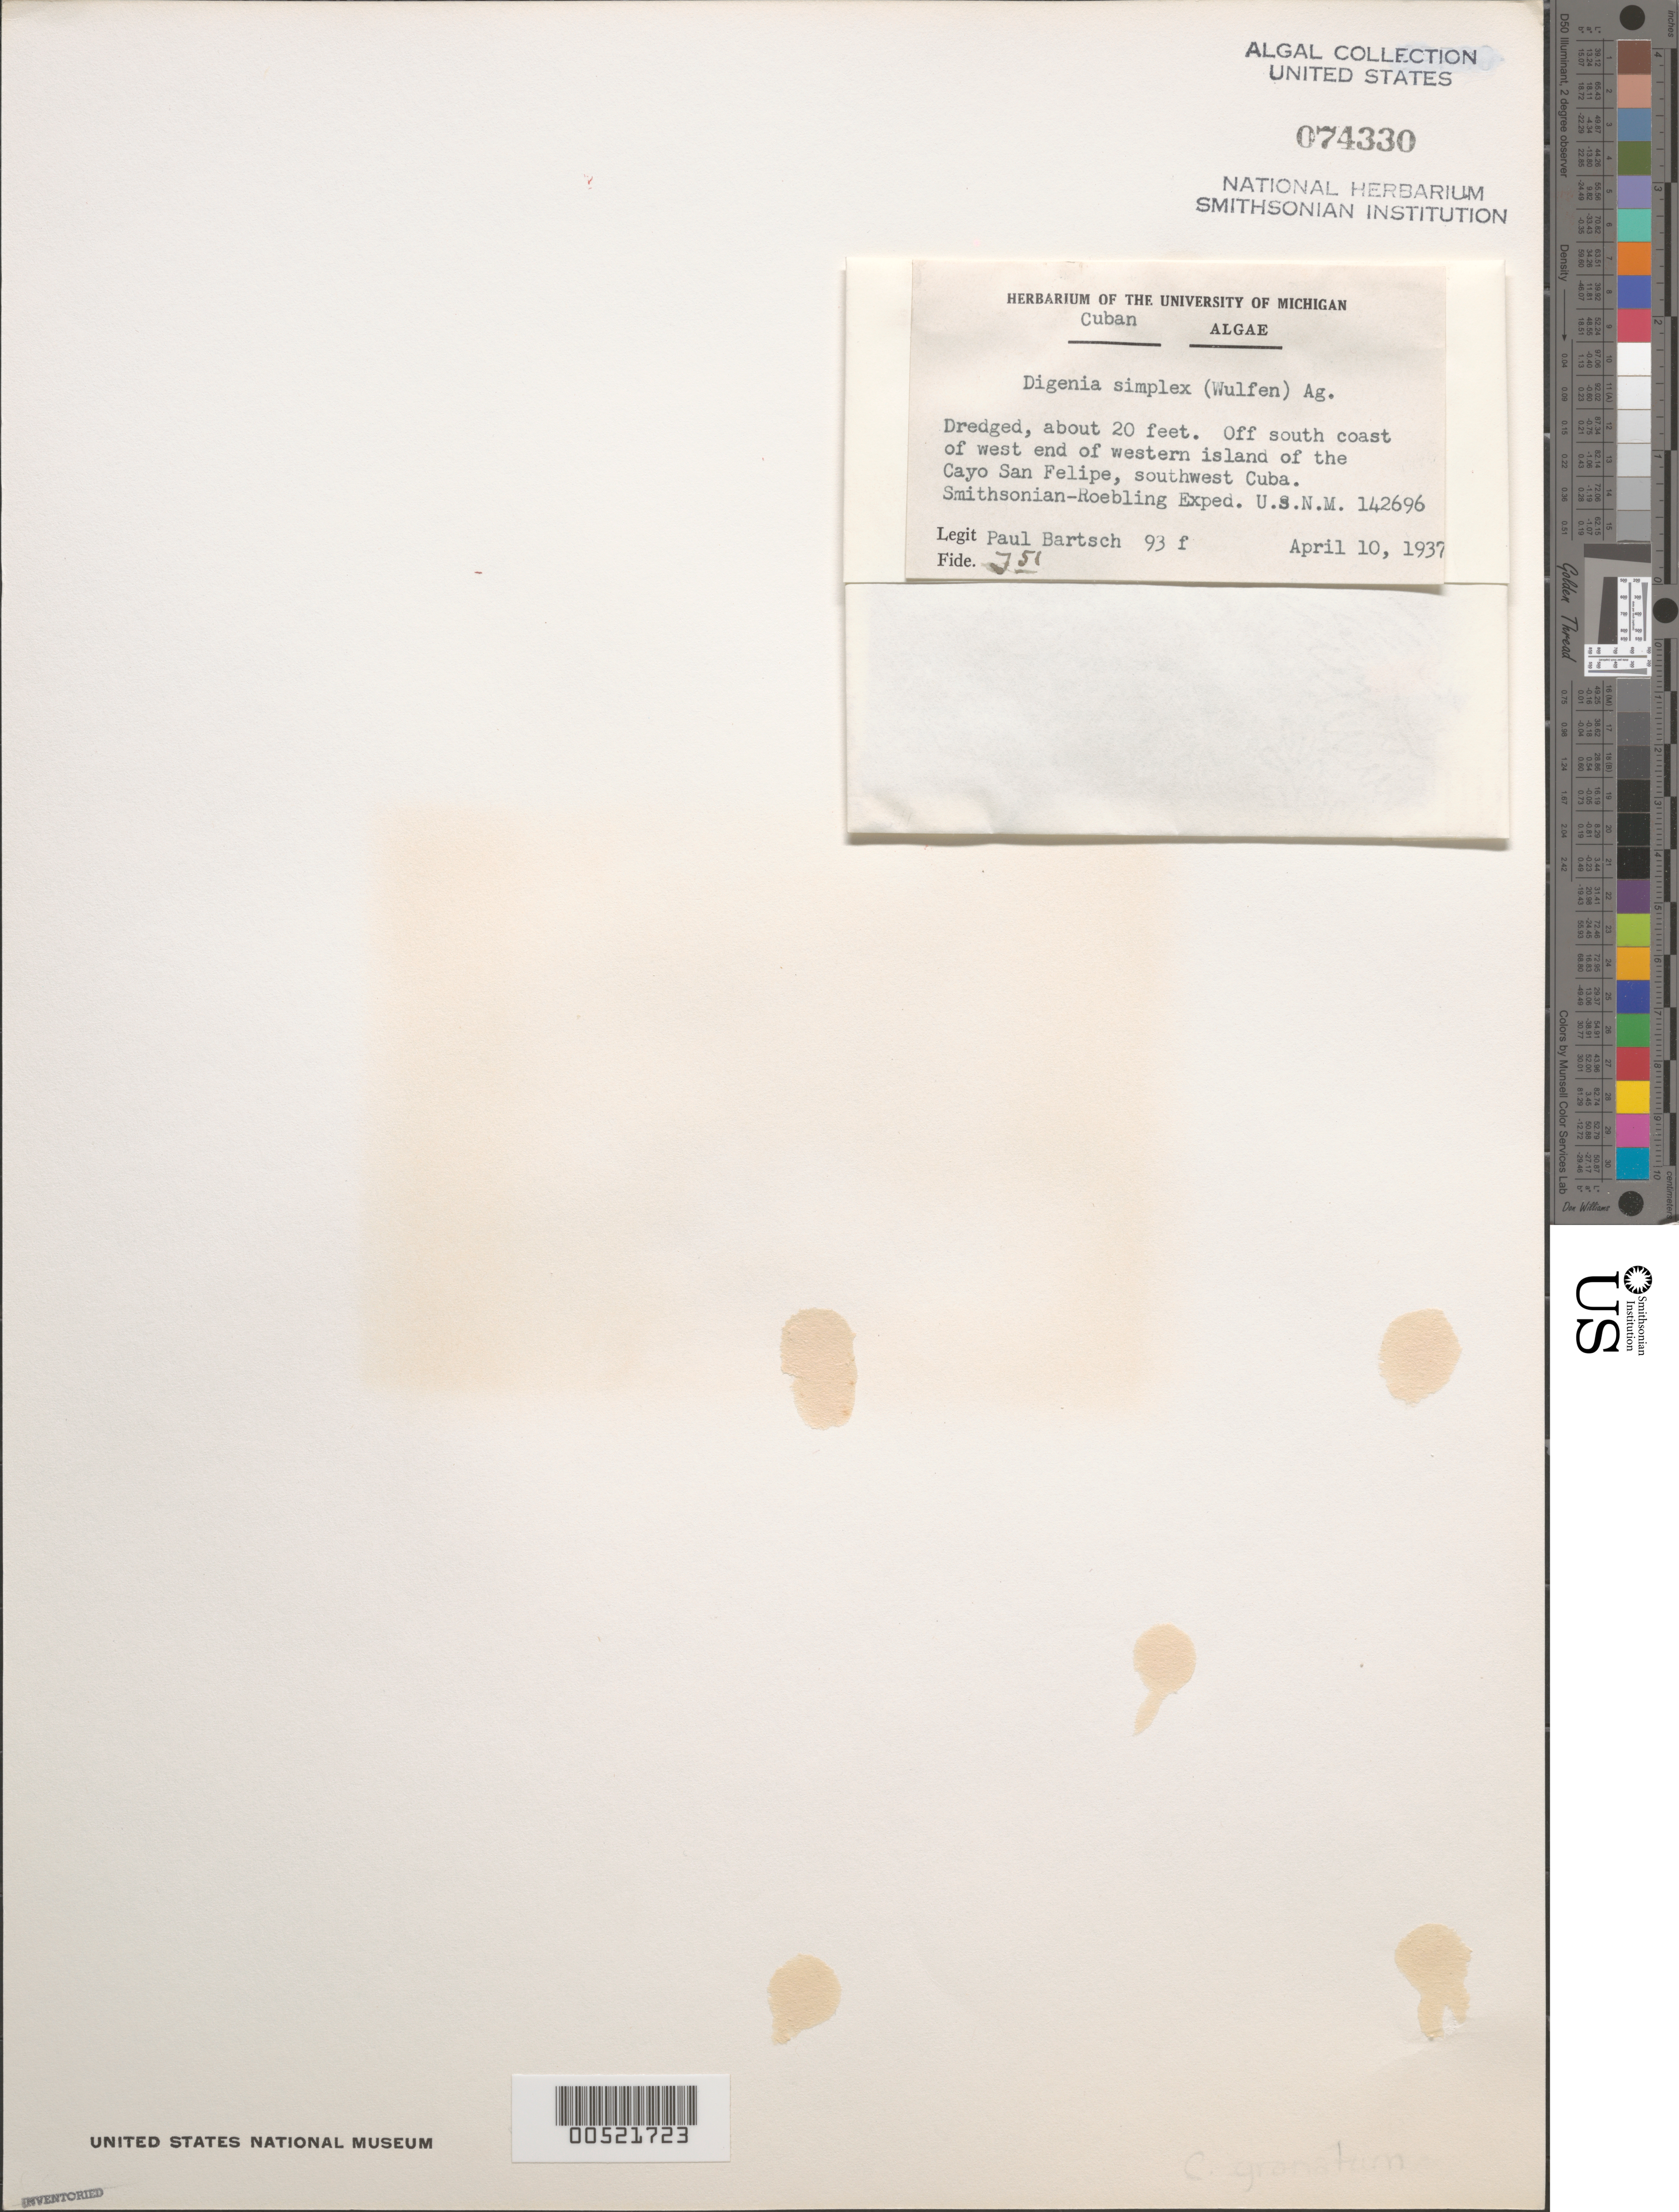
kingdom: Plantae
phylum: Rhodophyta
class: Florideophyceae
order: Ceramiales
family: Rhodomelaceae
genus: Digenea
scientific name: Digenea simplex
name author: (Wulfen) C. Agardh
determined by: Taylor, William R.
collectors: P. Bartsch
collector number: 93f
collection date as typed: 10 Apr 1937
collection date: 1937-04-10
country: Cuba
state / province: Pinar del Río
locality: Off west cayos san felipe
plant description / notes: Smithsonian-Roebling Expedition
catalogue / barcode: US 74330